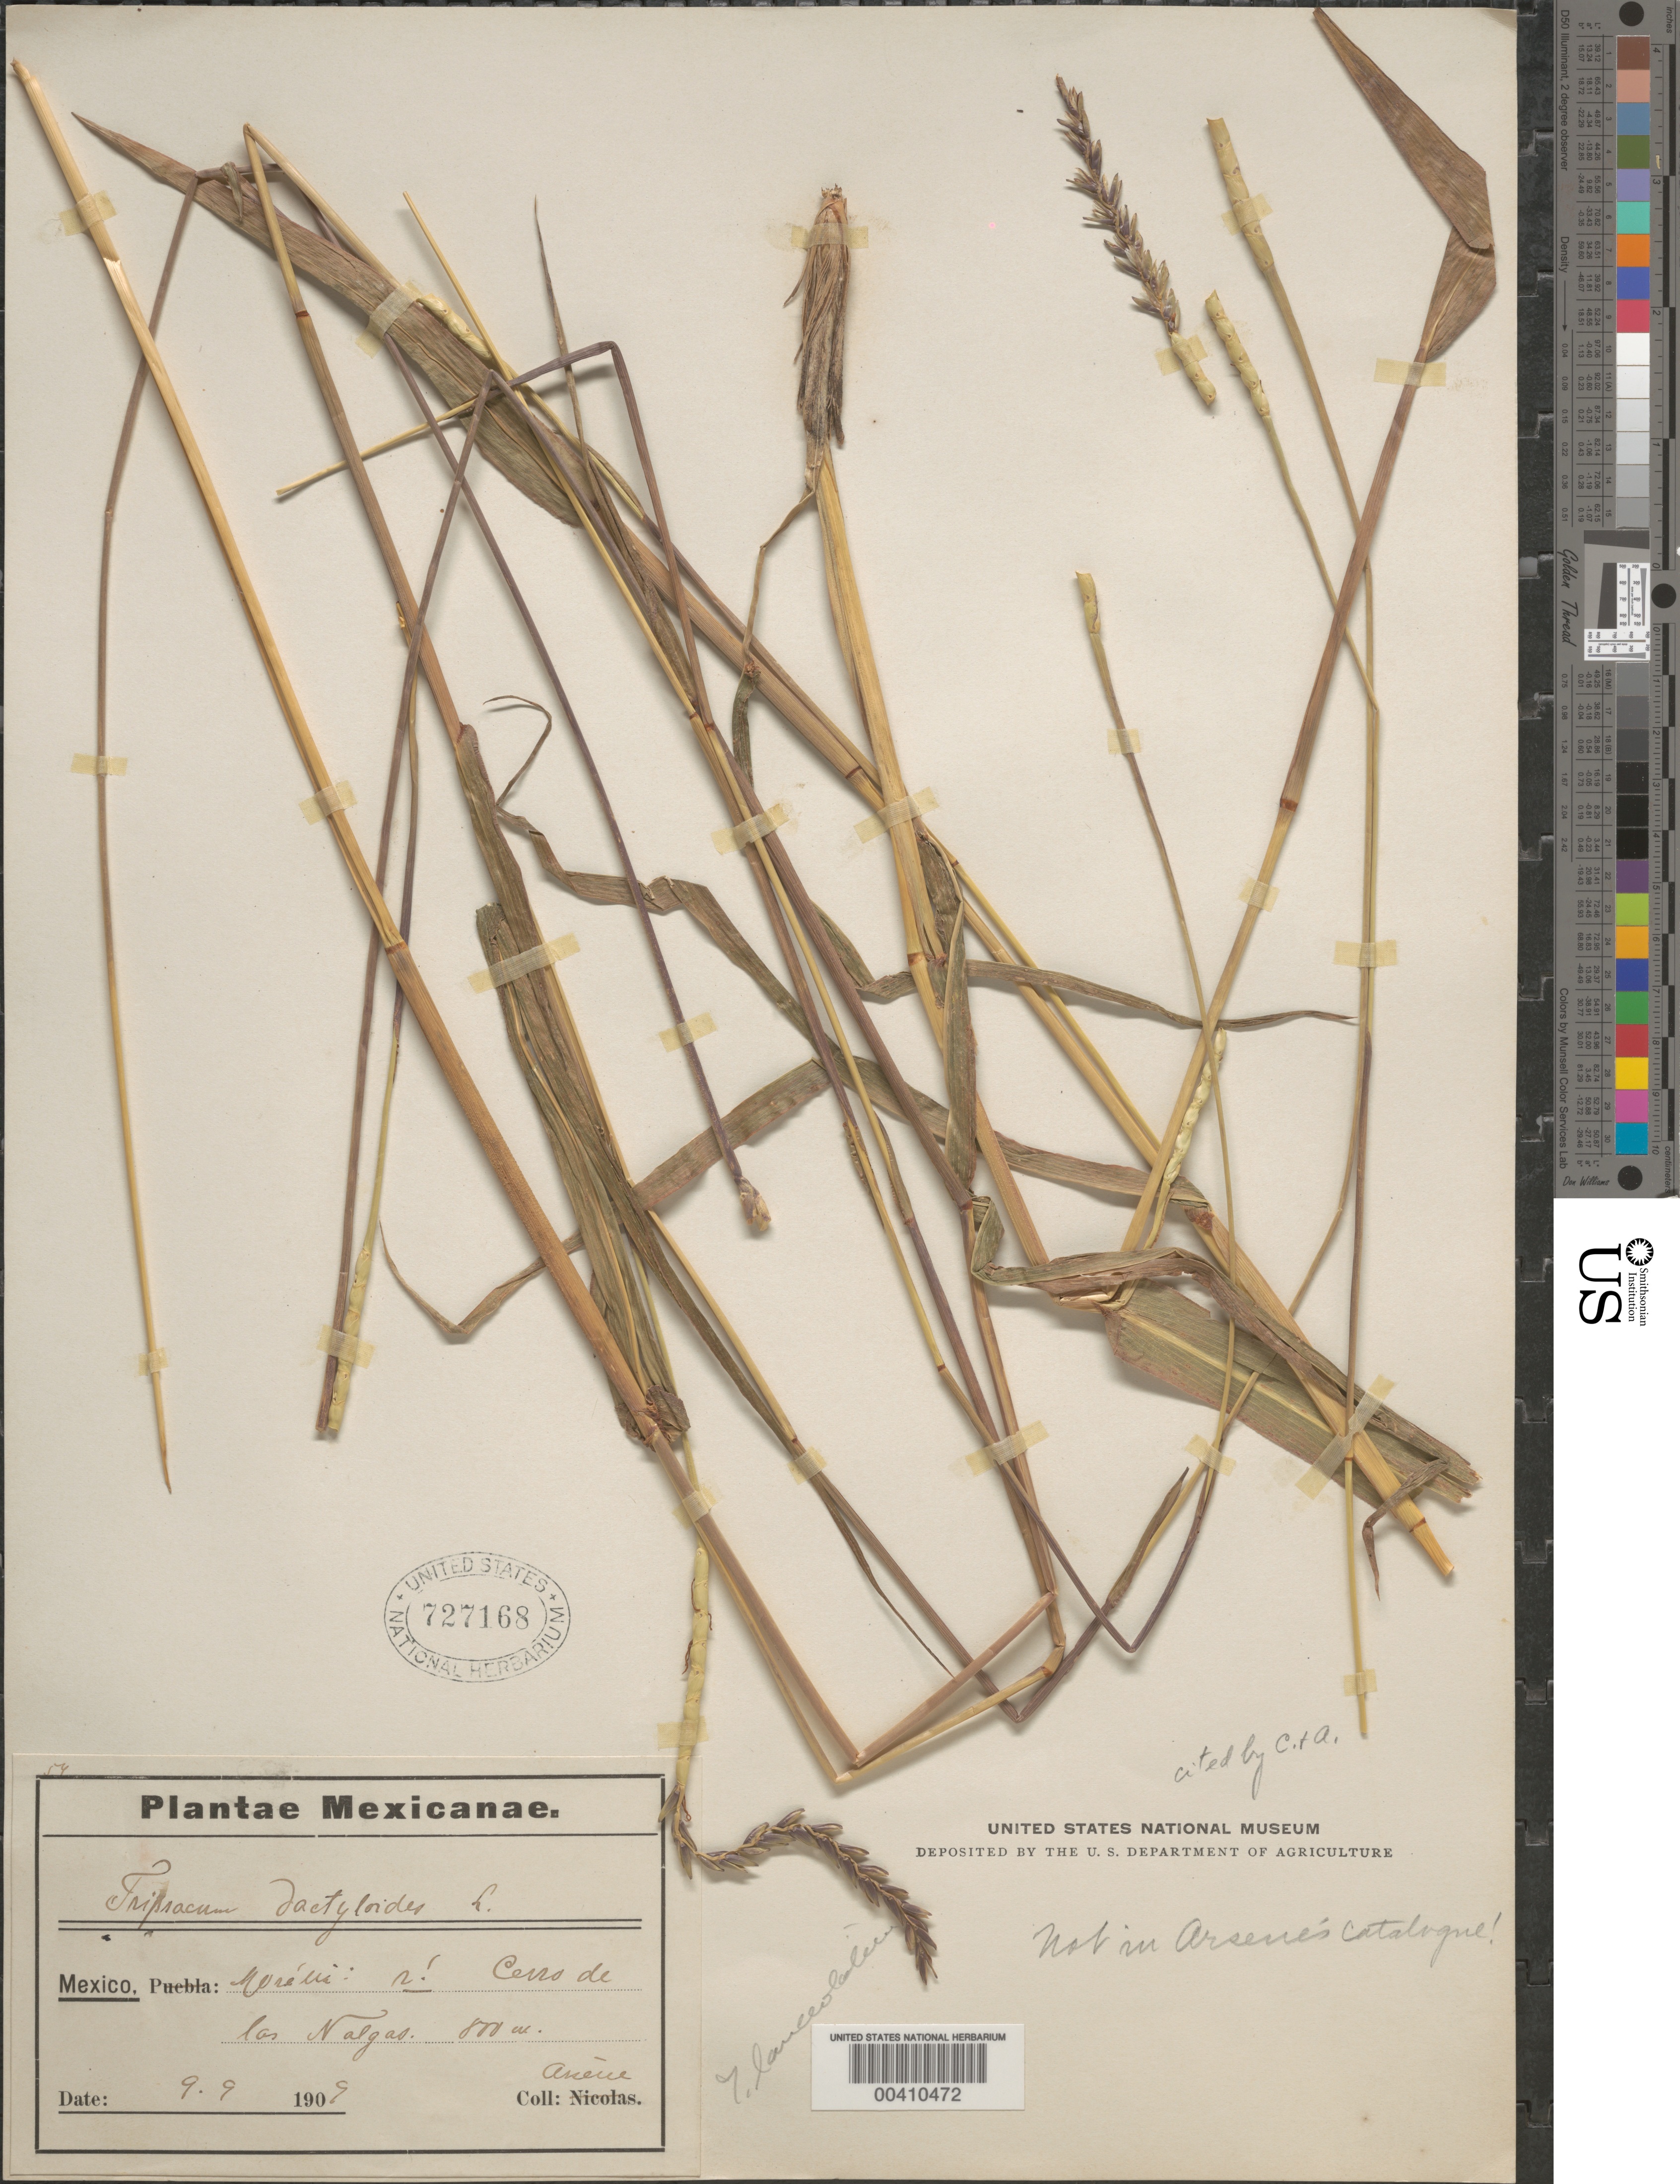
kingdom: Plantae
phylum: Tracheophyta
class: Liliopsida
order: Poales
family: Poaceae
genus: Tripsacum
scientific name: Tripsacum lanceolatum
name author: Rupr. ex E. Fourn.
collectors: Bro. G. Arsène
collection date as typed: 9 Sep 1909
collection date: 1909-09-09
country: Mexico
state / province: Michoacán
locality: Mor‚lia, Cerro de las Nalgas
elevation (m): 800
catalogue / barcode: US 727168